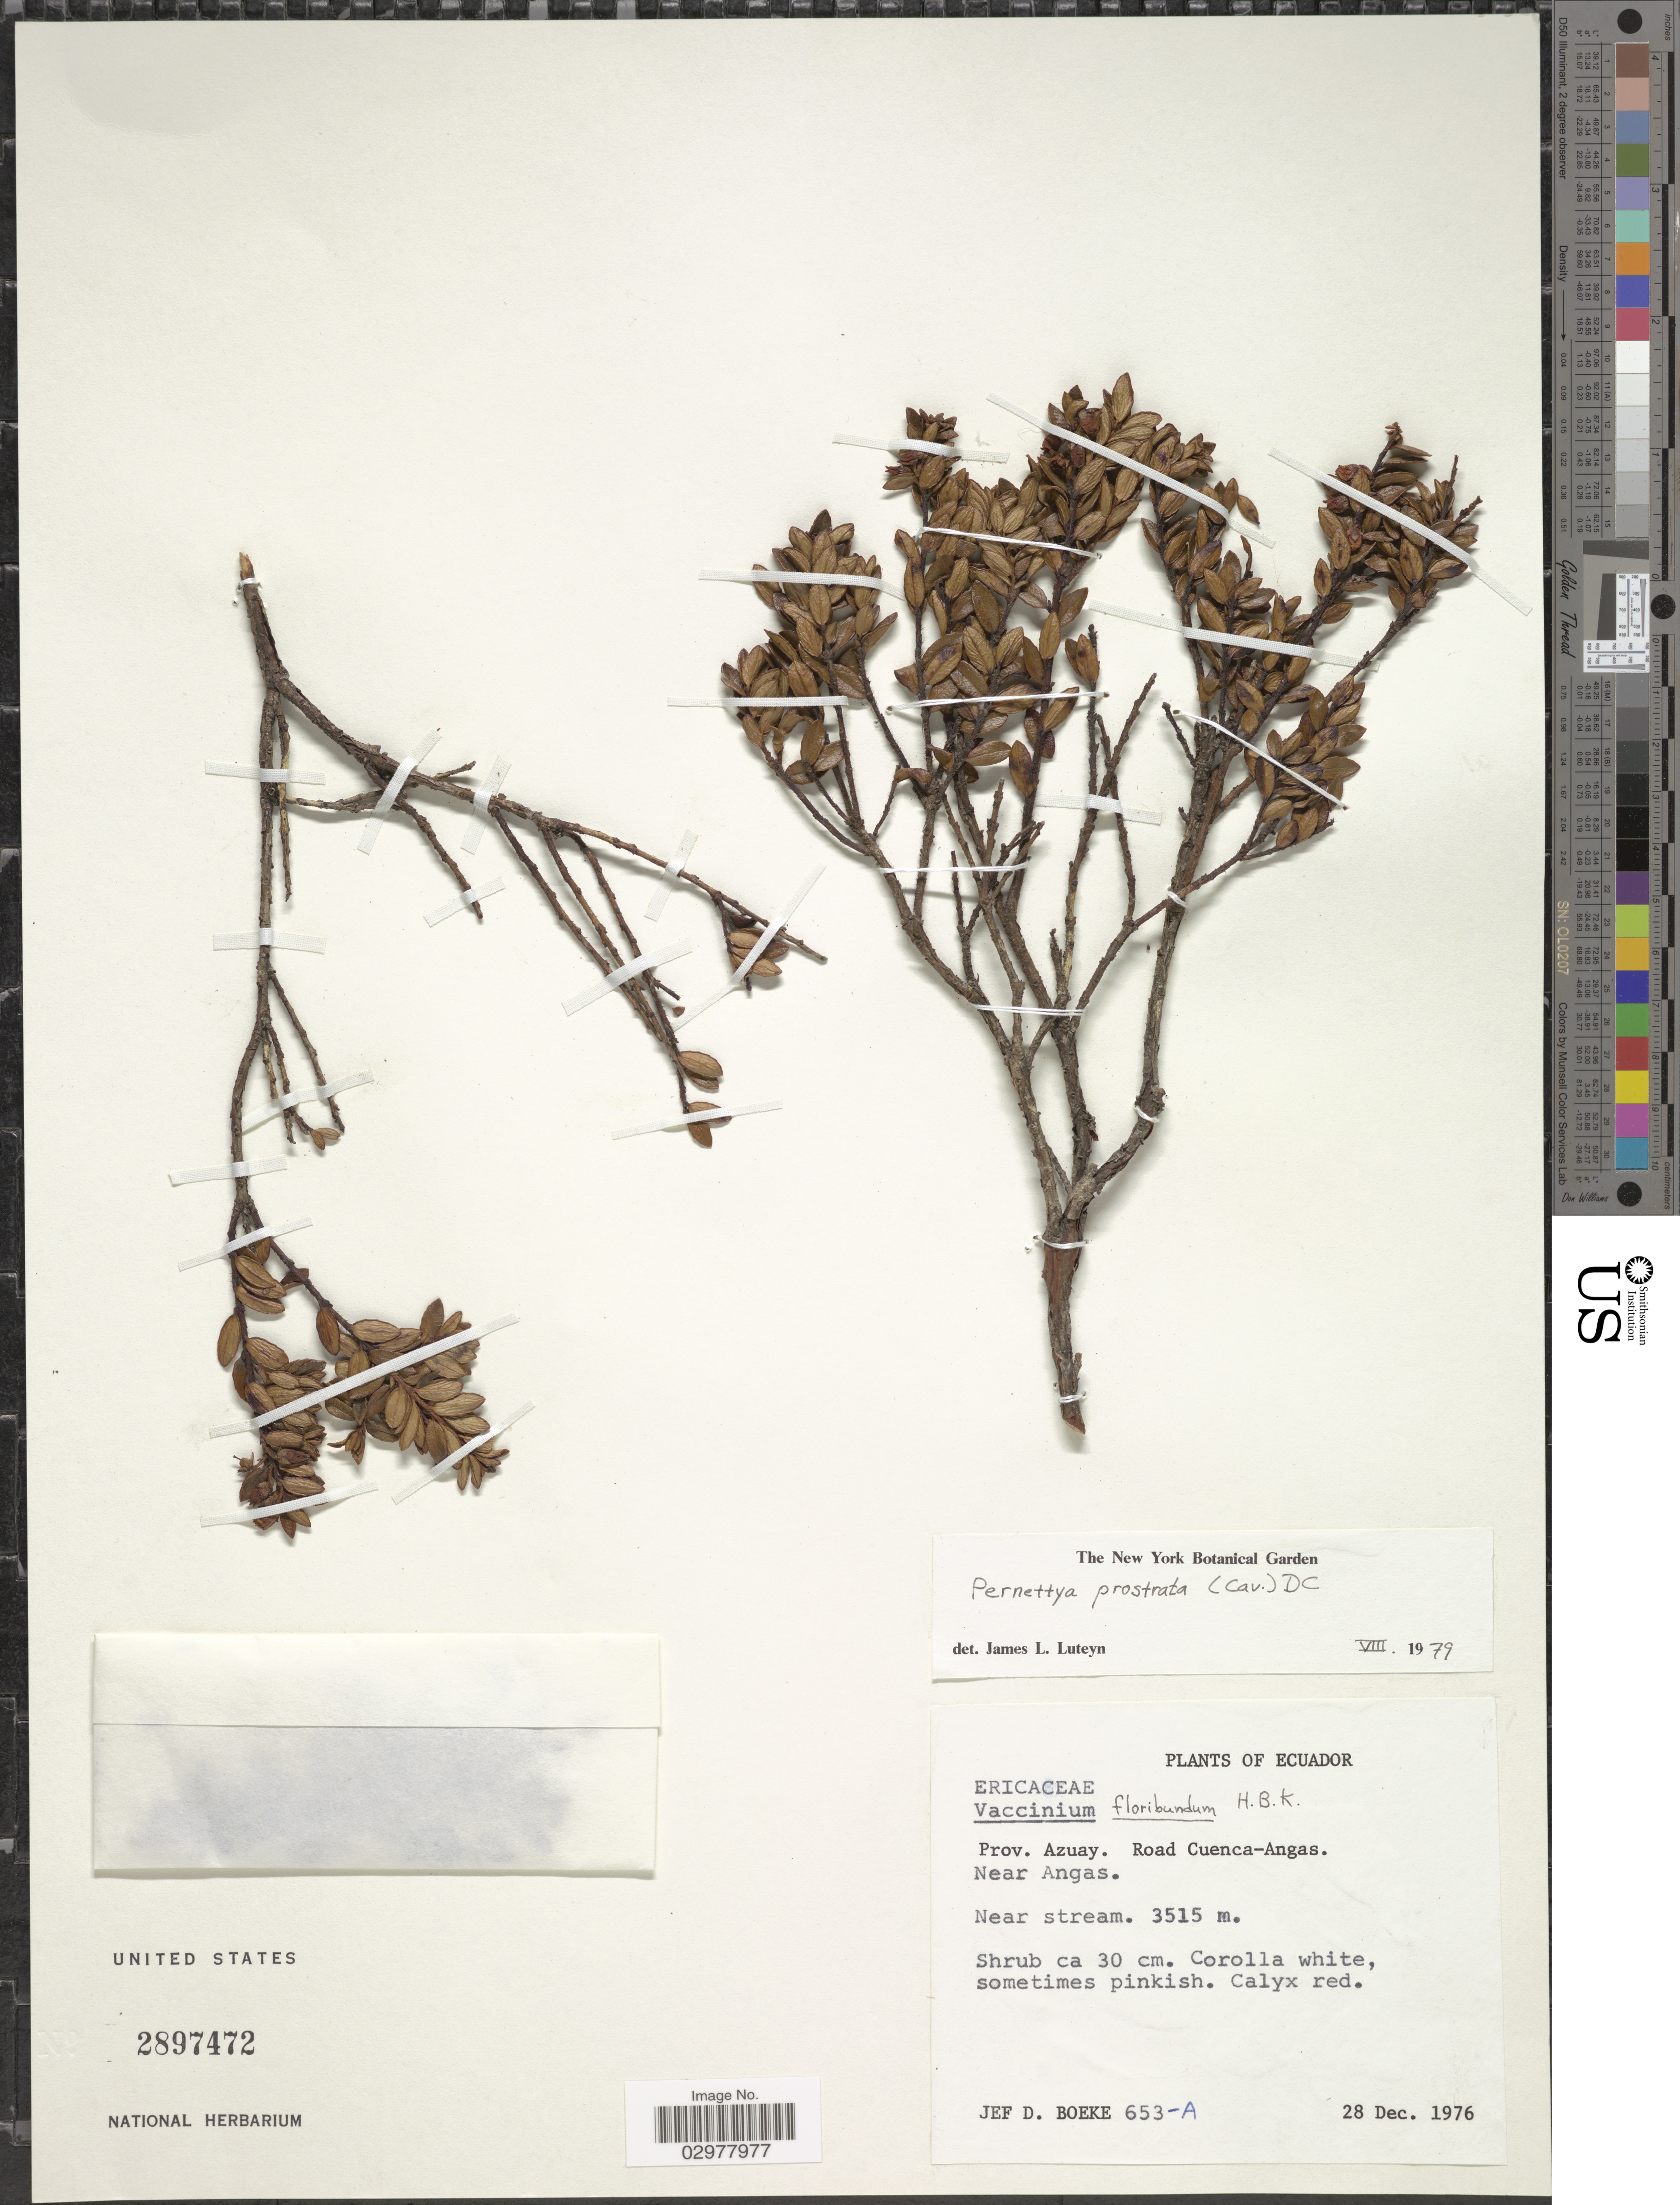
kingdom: Plantae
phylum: Tracheophyta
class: Magnoliopsida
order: Ericales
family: Ericaceae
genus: Pernettya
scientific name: Pernettya prostrata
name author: (Cav.) DC.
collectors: J. Boeke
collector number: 653-A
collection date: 1976-12-28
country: Ecuador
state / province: Azuay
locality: Road Cuenca-Angas. Near Angas.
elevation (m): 3515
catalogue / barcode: US 2897472